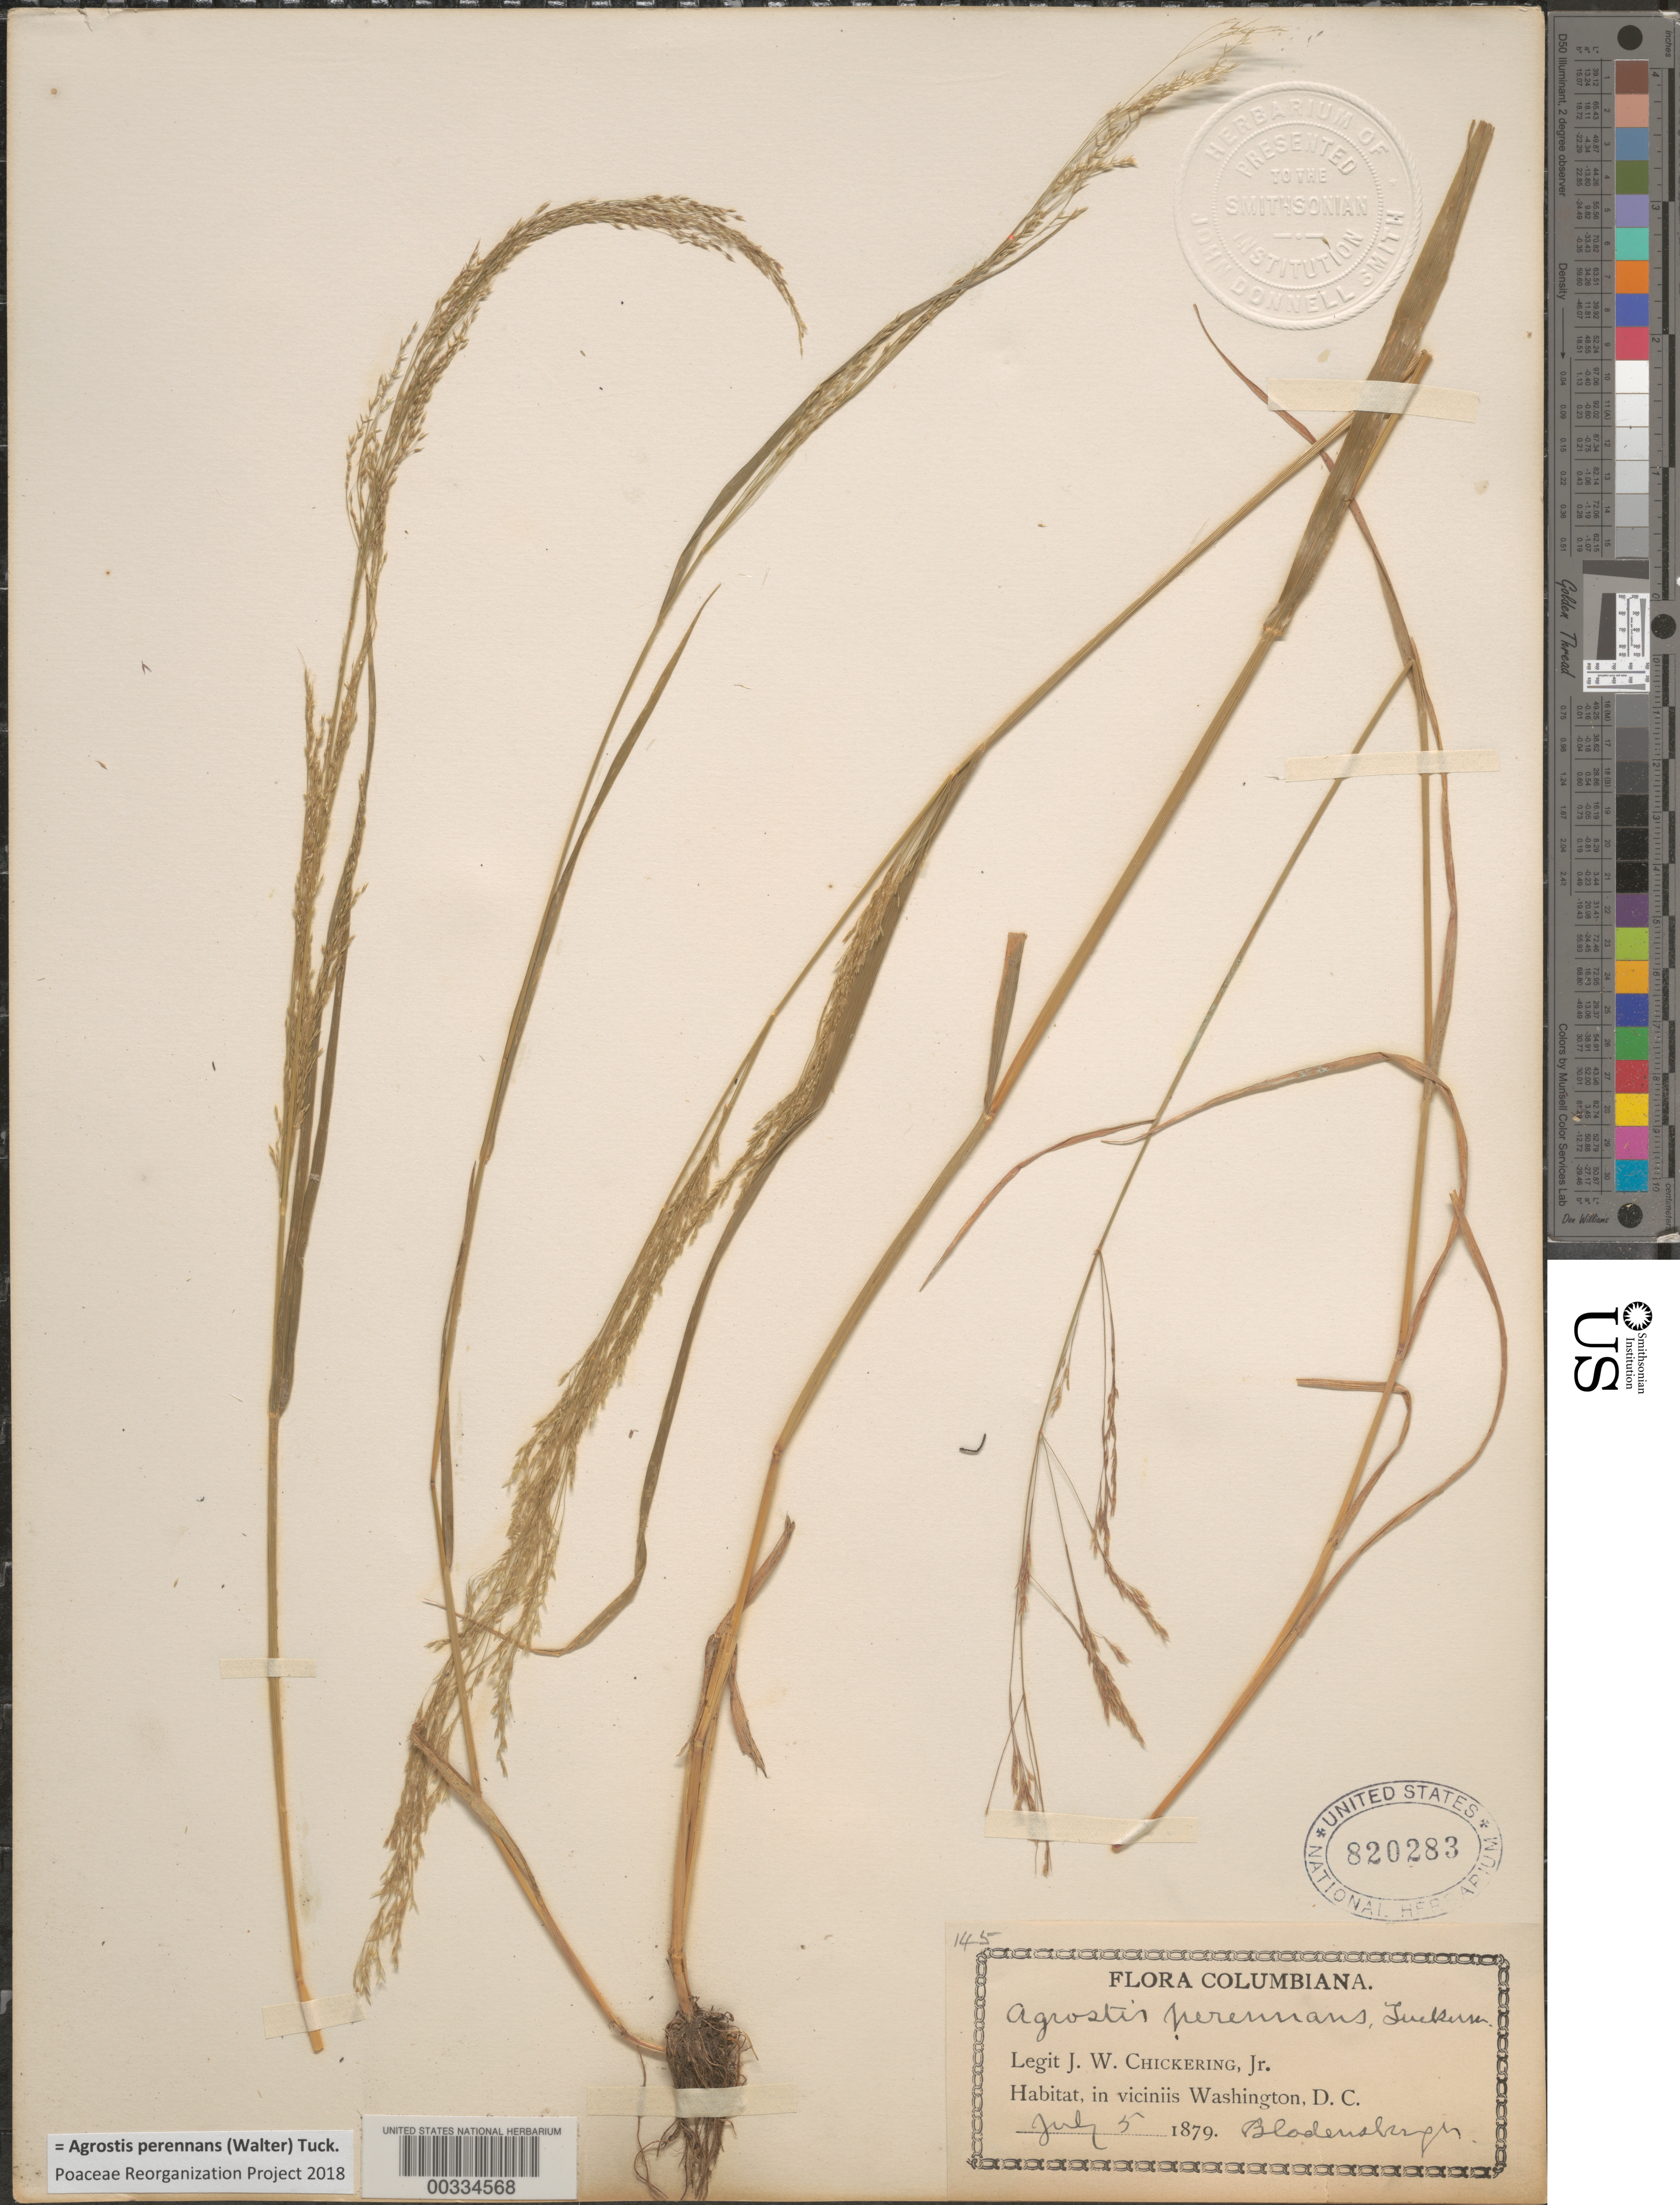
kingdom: Plantae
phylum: Tracheophyta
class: Liliopsida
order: Poales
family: Poaceae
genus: Agrostis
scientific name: Agrostis perennans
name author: (Walter) Tuck.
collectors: J. Chickering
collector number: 145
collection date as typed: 05 Jul 1879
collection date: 1879-07-05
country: United States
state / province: Maryland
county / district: Prince George's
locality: Bladensburg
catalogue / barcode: US 820283